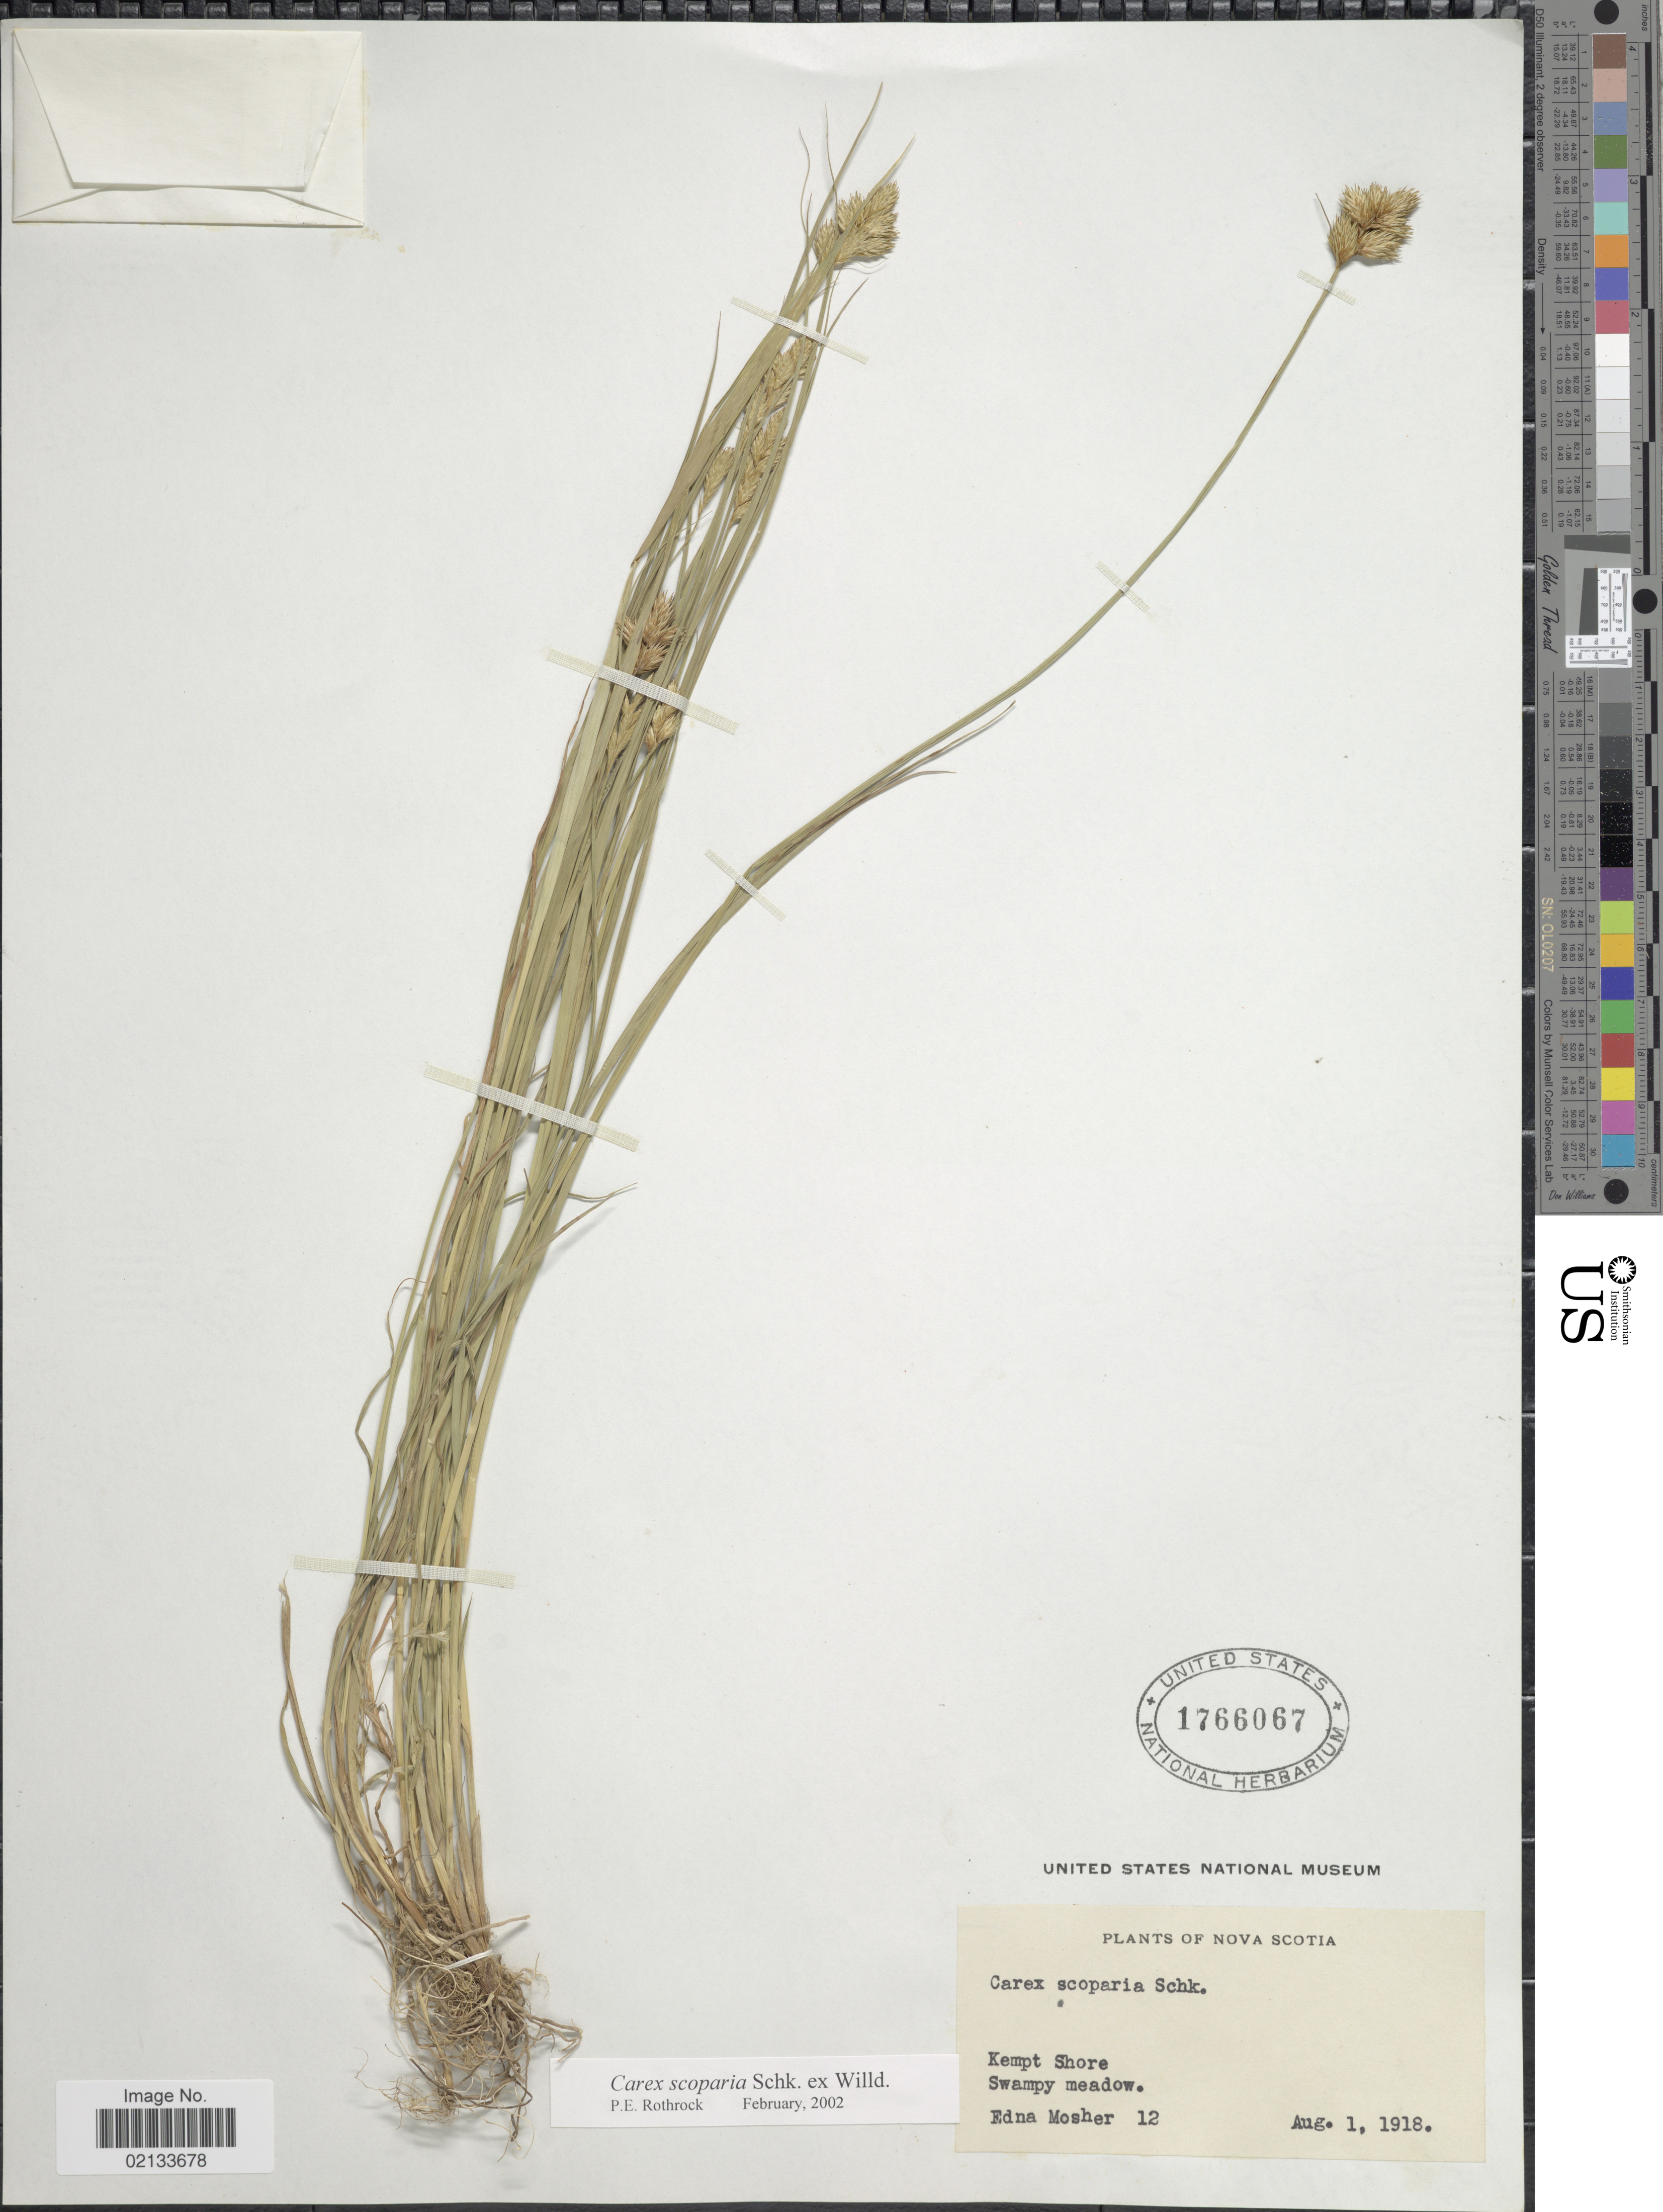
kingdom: Plantae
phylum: Tracheophyta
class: Liliopsida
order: Poales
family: Cyperaceae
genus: Carex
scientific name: Carex scoparia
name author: Schkuhr ex Willd.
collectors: E. Mosher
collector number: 12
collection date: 1918-08-01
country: Canada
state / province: Nova Scotia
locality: Kempt Shore, Swampy meadow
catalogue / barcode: US 1766067